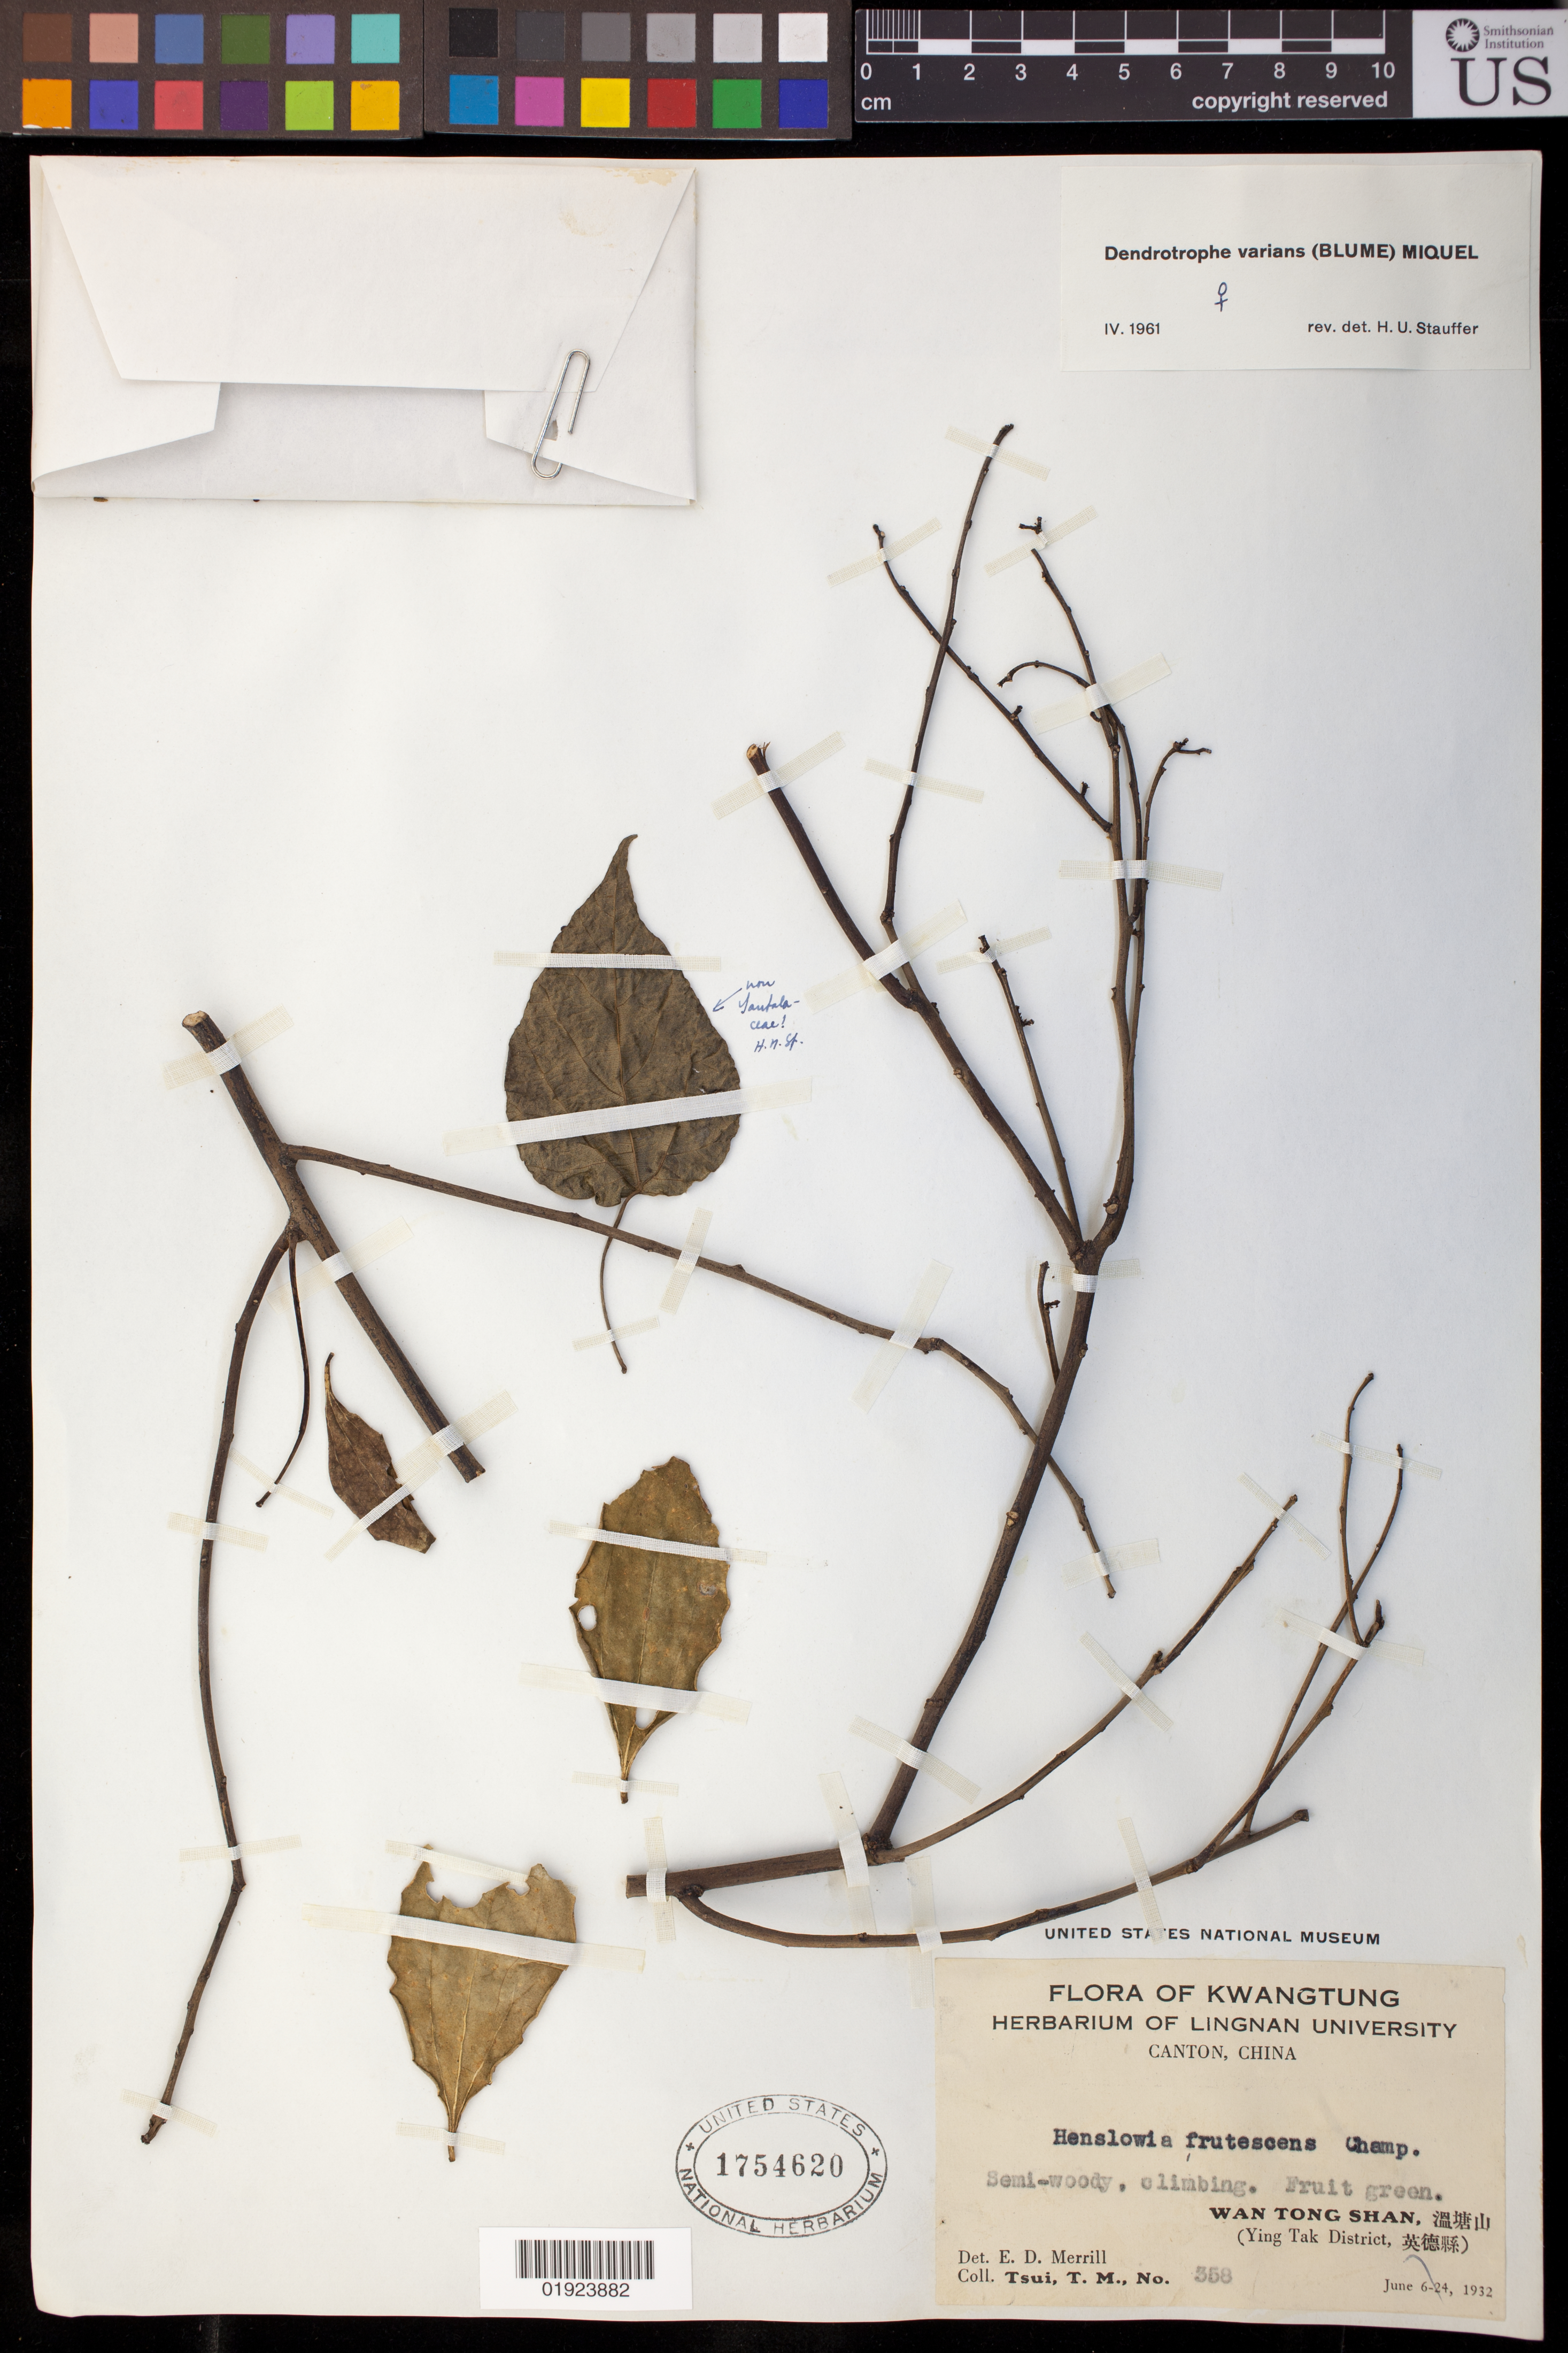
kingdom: Plantae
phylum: Tracheophyta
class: Magnoliopsida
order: Santalales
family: Amphorogynaceae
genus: Dendrotrophe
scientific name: Dendrotrophe varians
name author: (Blume) Miq.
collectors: T. Tsui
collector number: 358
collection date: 1932-06-06/1932-06-24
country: China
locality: Flora of Kwangtung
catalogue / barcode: US 1754620